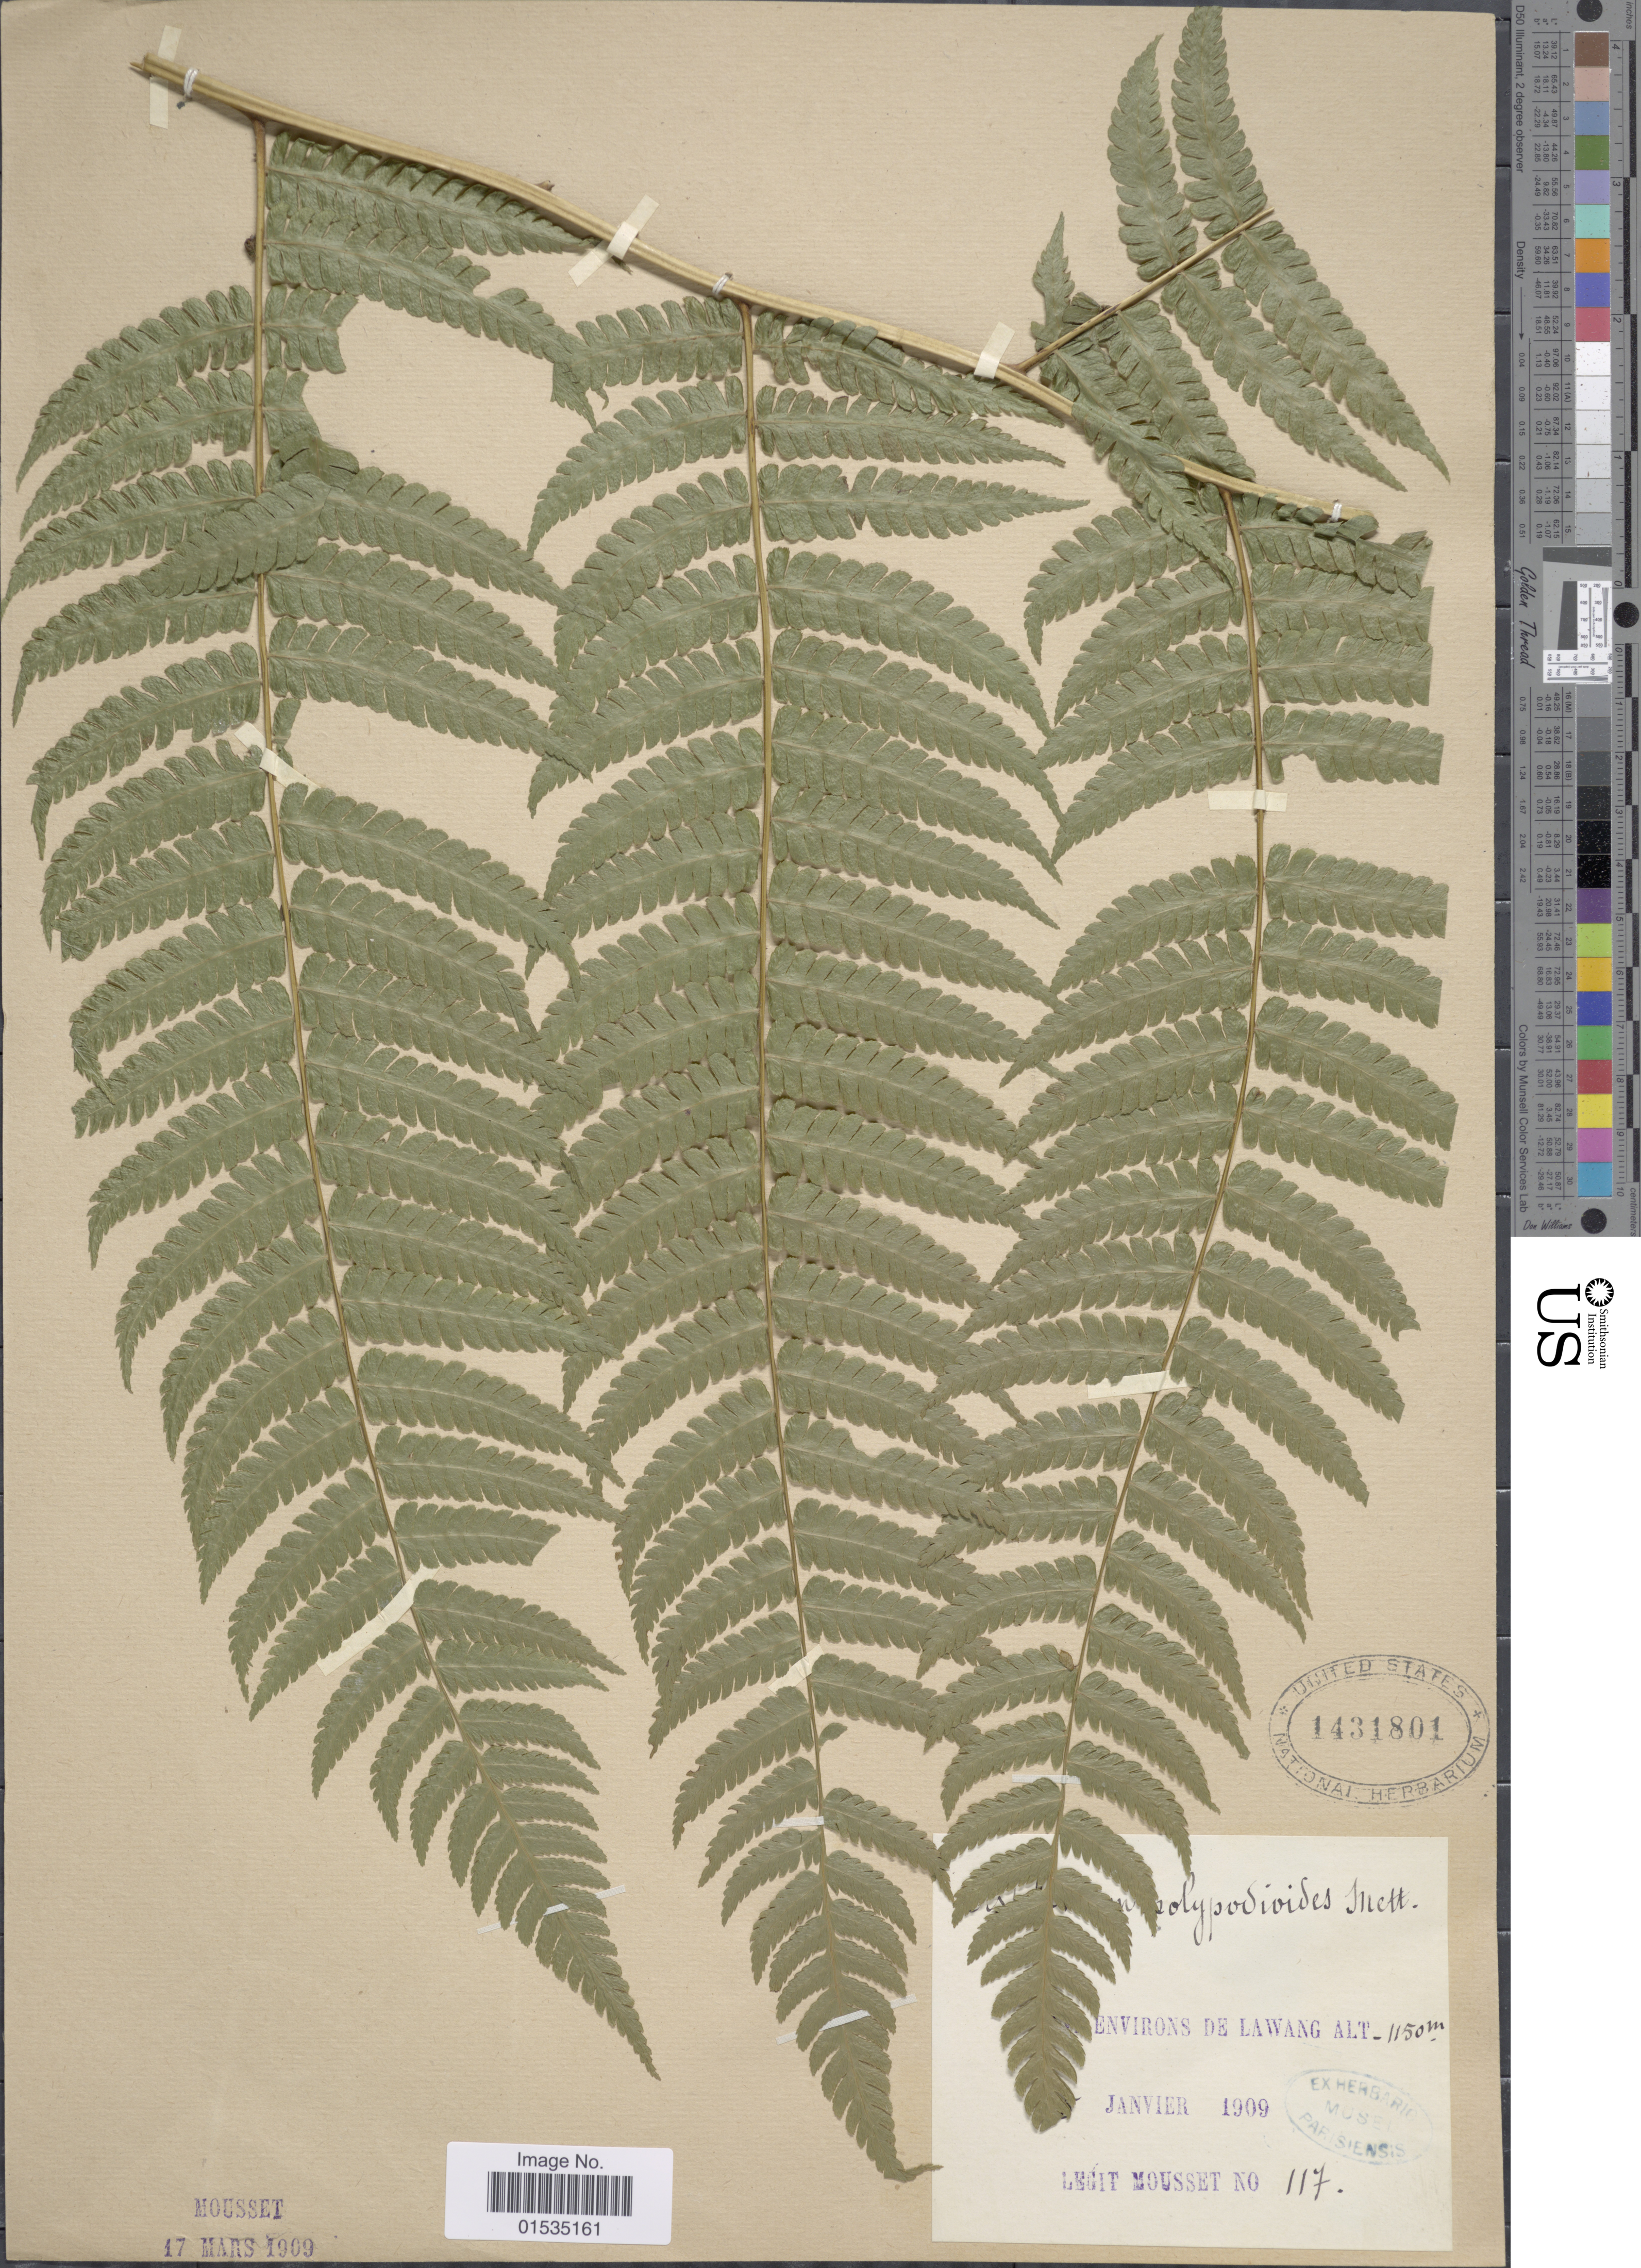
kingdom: Plantae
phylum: Tracheophyta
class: Polypodiopsida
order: Polypodiales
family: Athyriaceae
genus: Diplazium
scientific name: Diplazium polypodioides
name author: Blume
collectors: Mousset, --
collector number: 117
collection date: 1909-01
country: Indonesia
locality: Environs de Lawang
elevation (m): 1150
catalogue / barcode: US 1431801